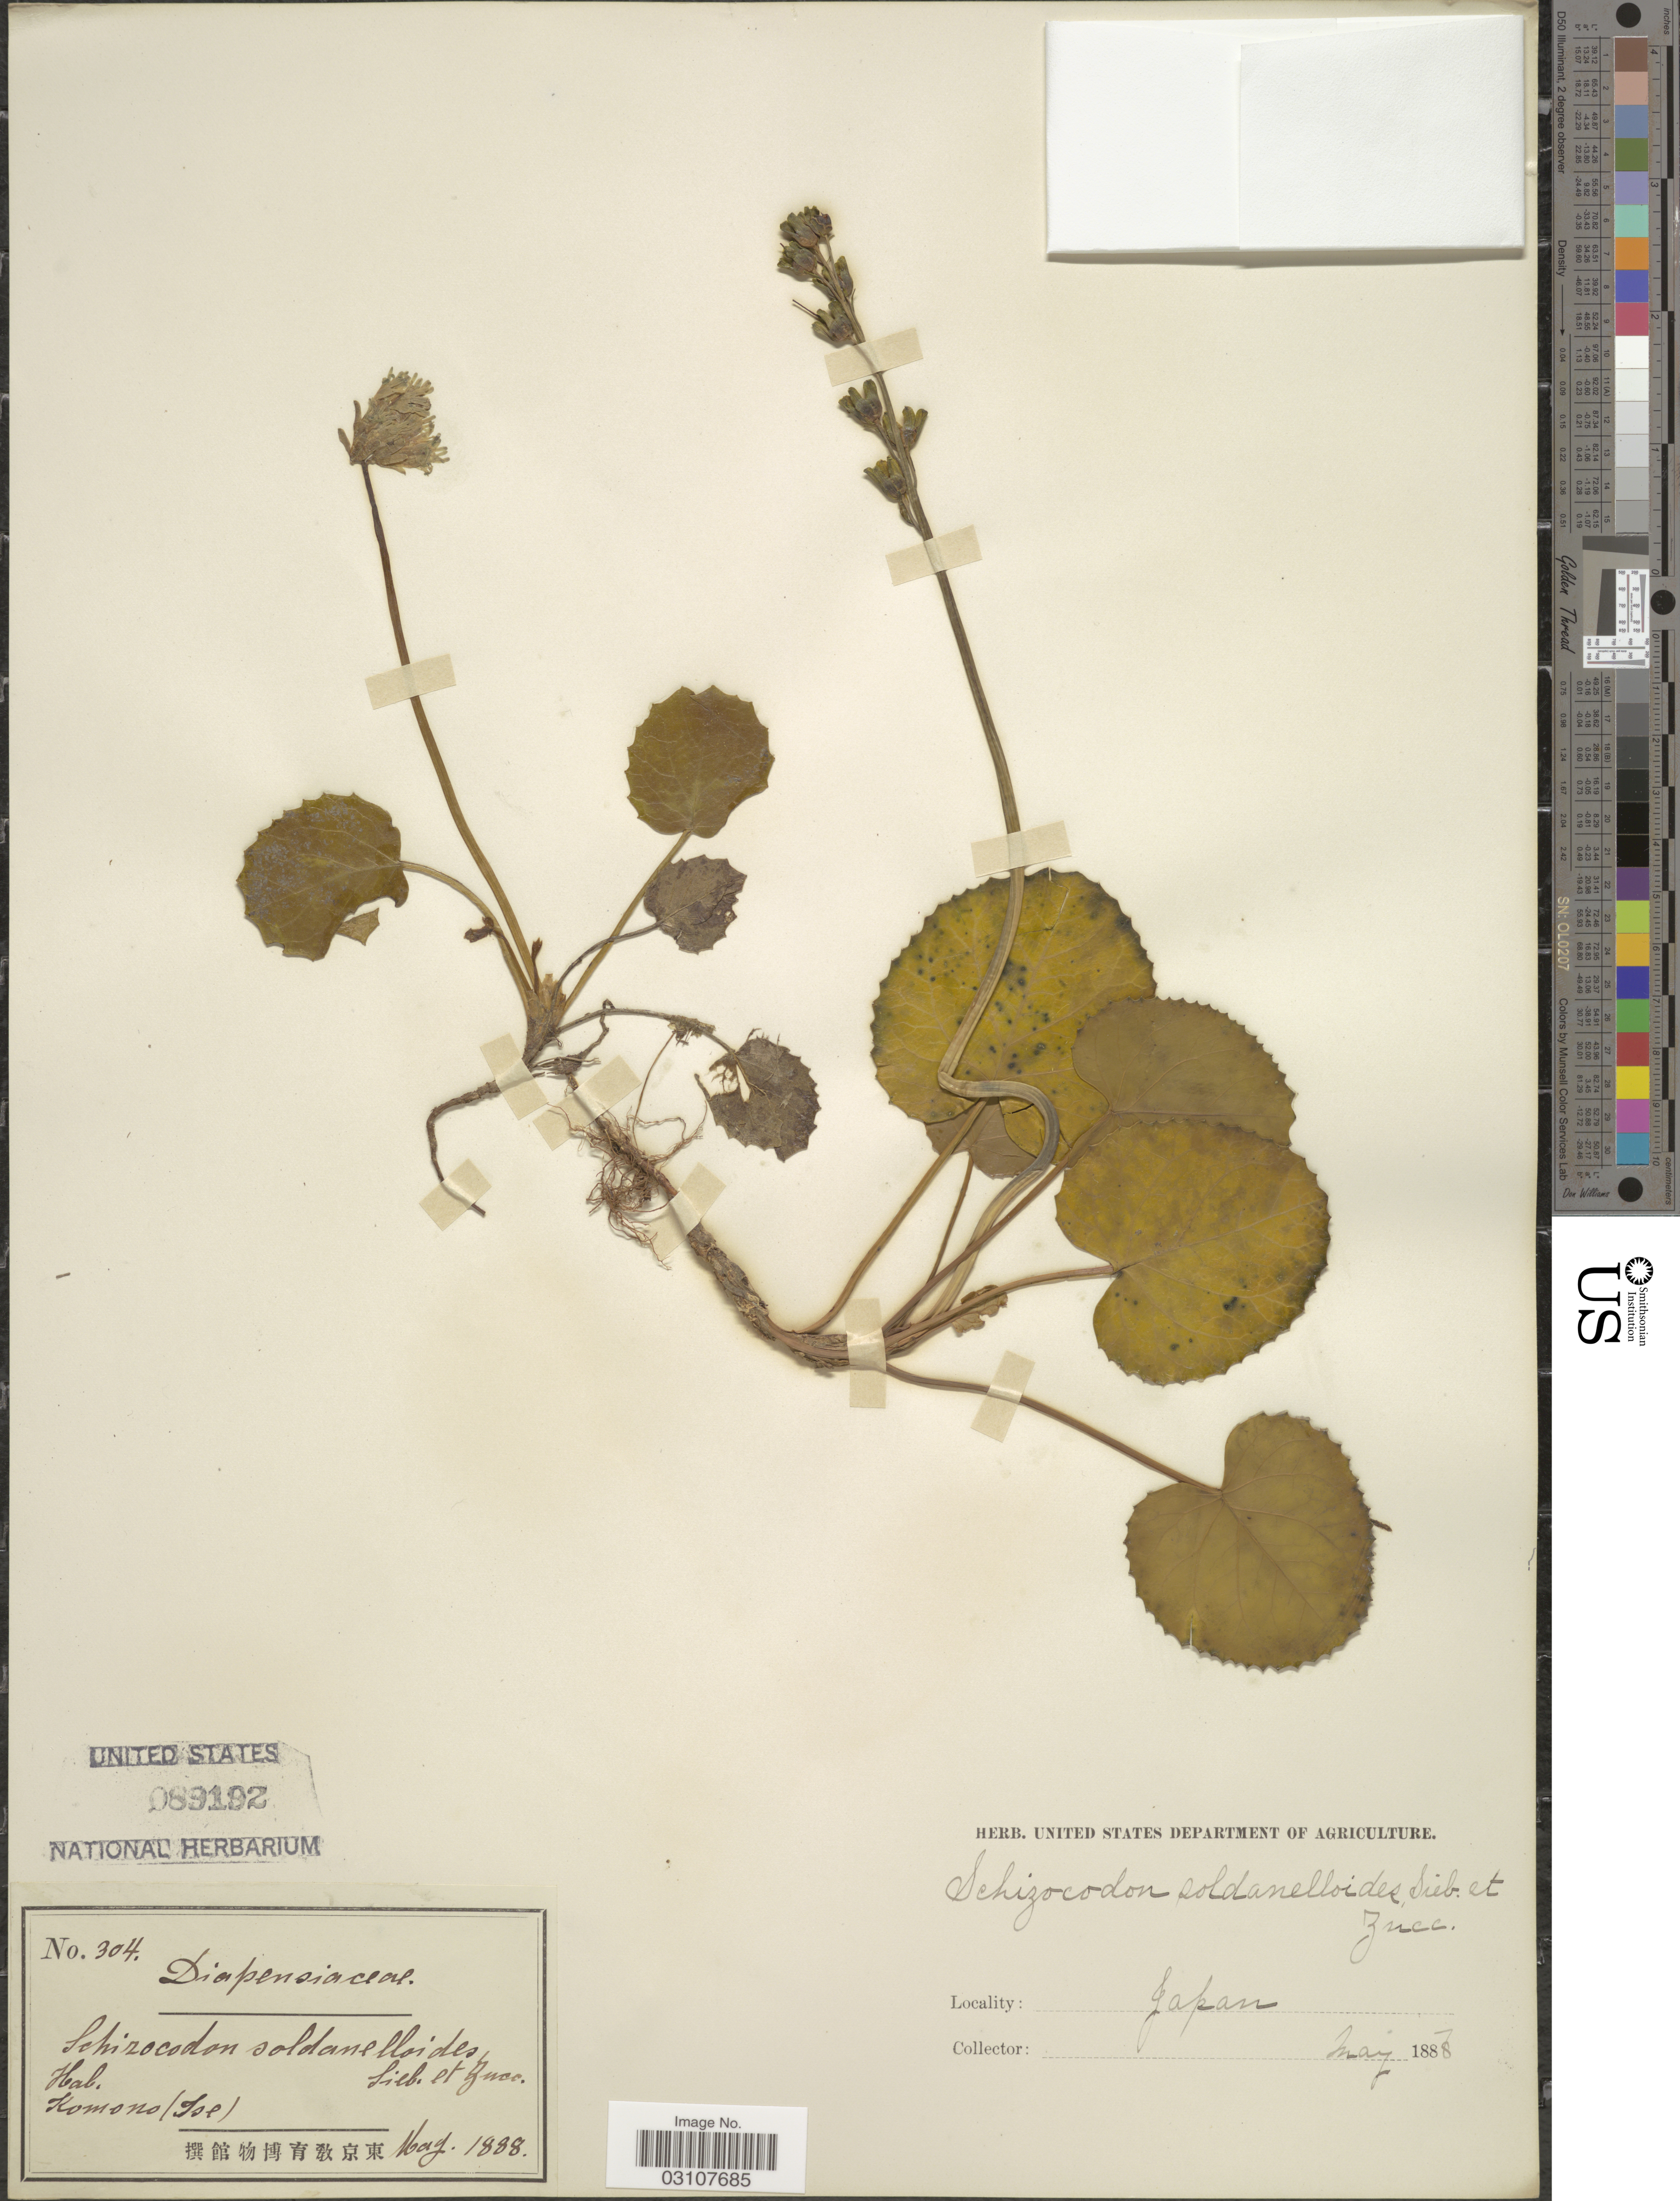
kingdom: Plantae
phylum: Tracheophyta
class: Magnoliopsida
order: Ericales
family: Diapensiaceae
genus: Shortia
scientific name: Shortia soldanelloides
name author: (Siebold & Zucc.) Makino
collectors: ex herb. United States National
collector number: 304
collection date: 1888-05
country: Japan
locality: Komono (Isl.)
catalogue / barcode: US 89192